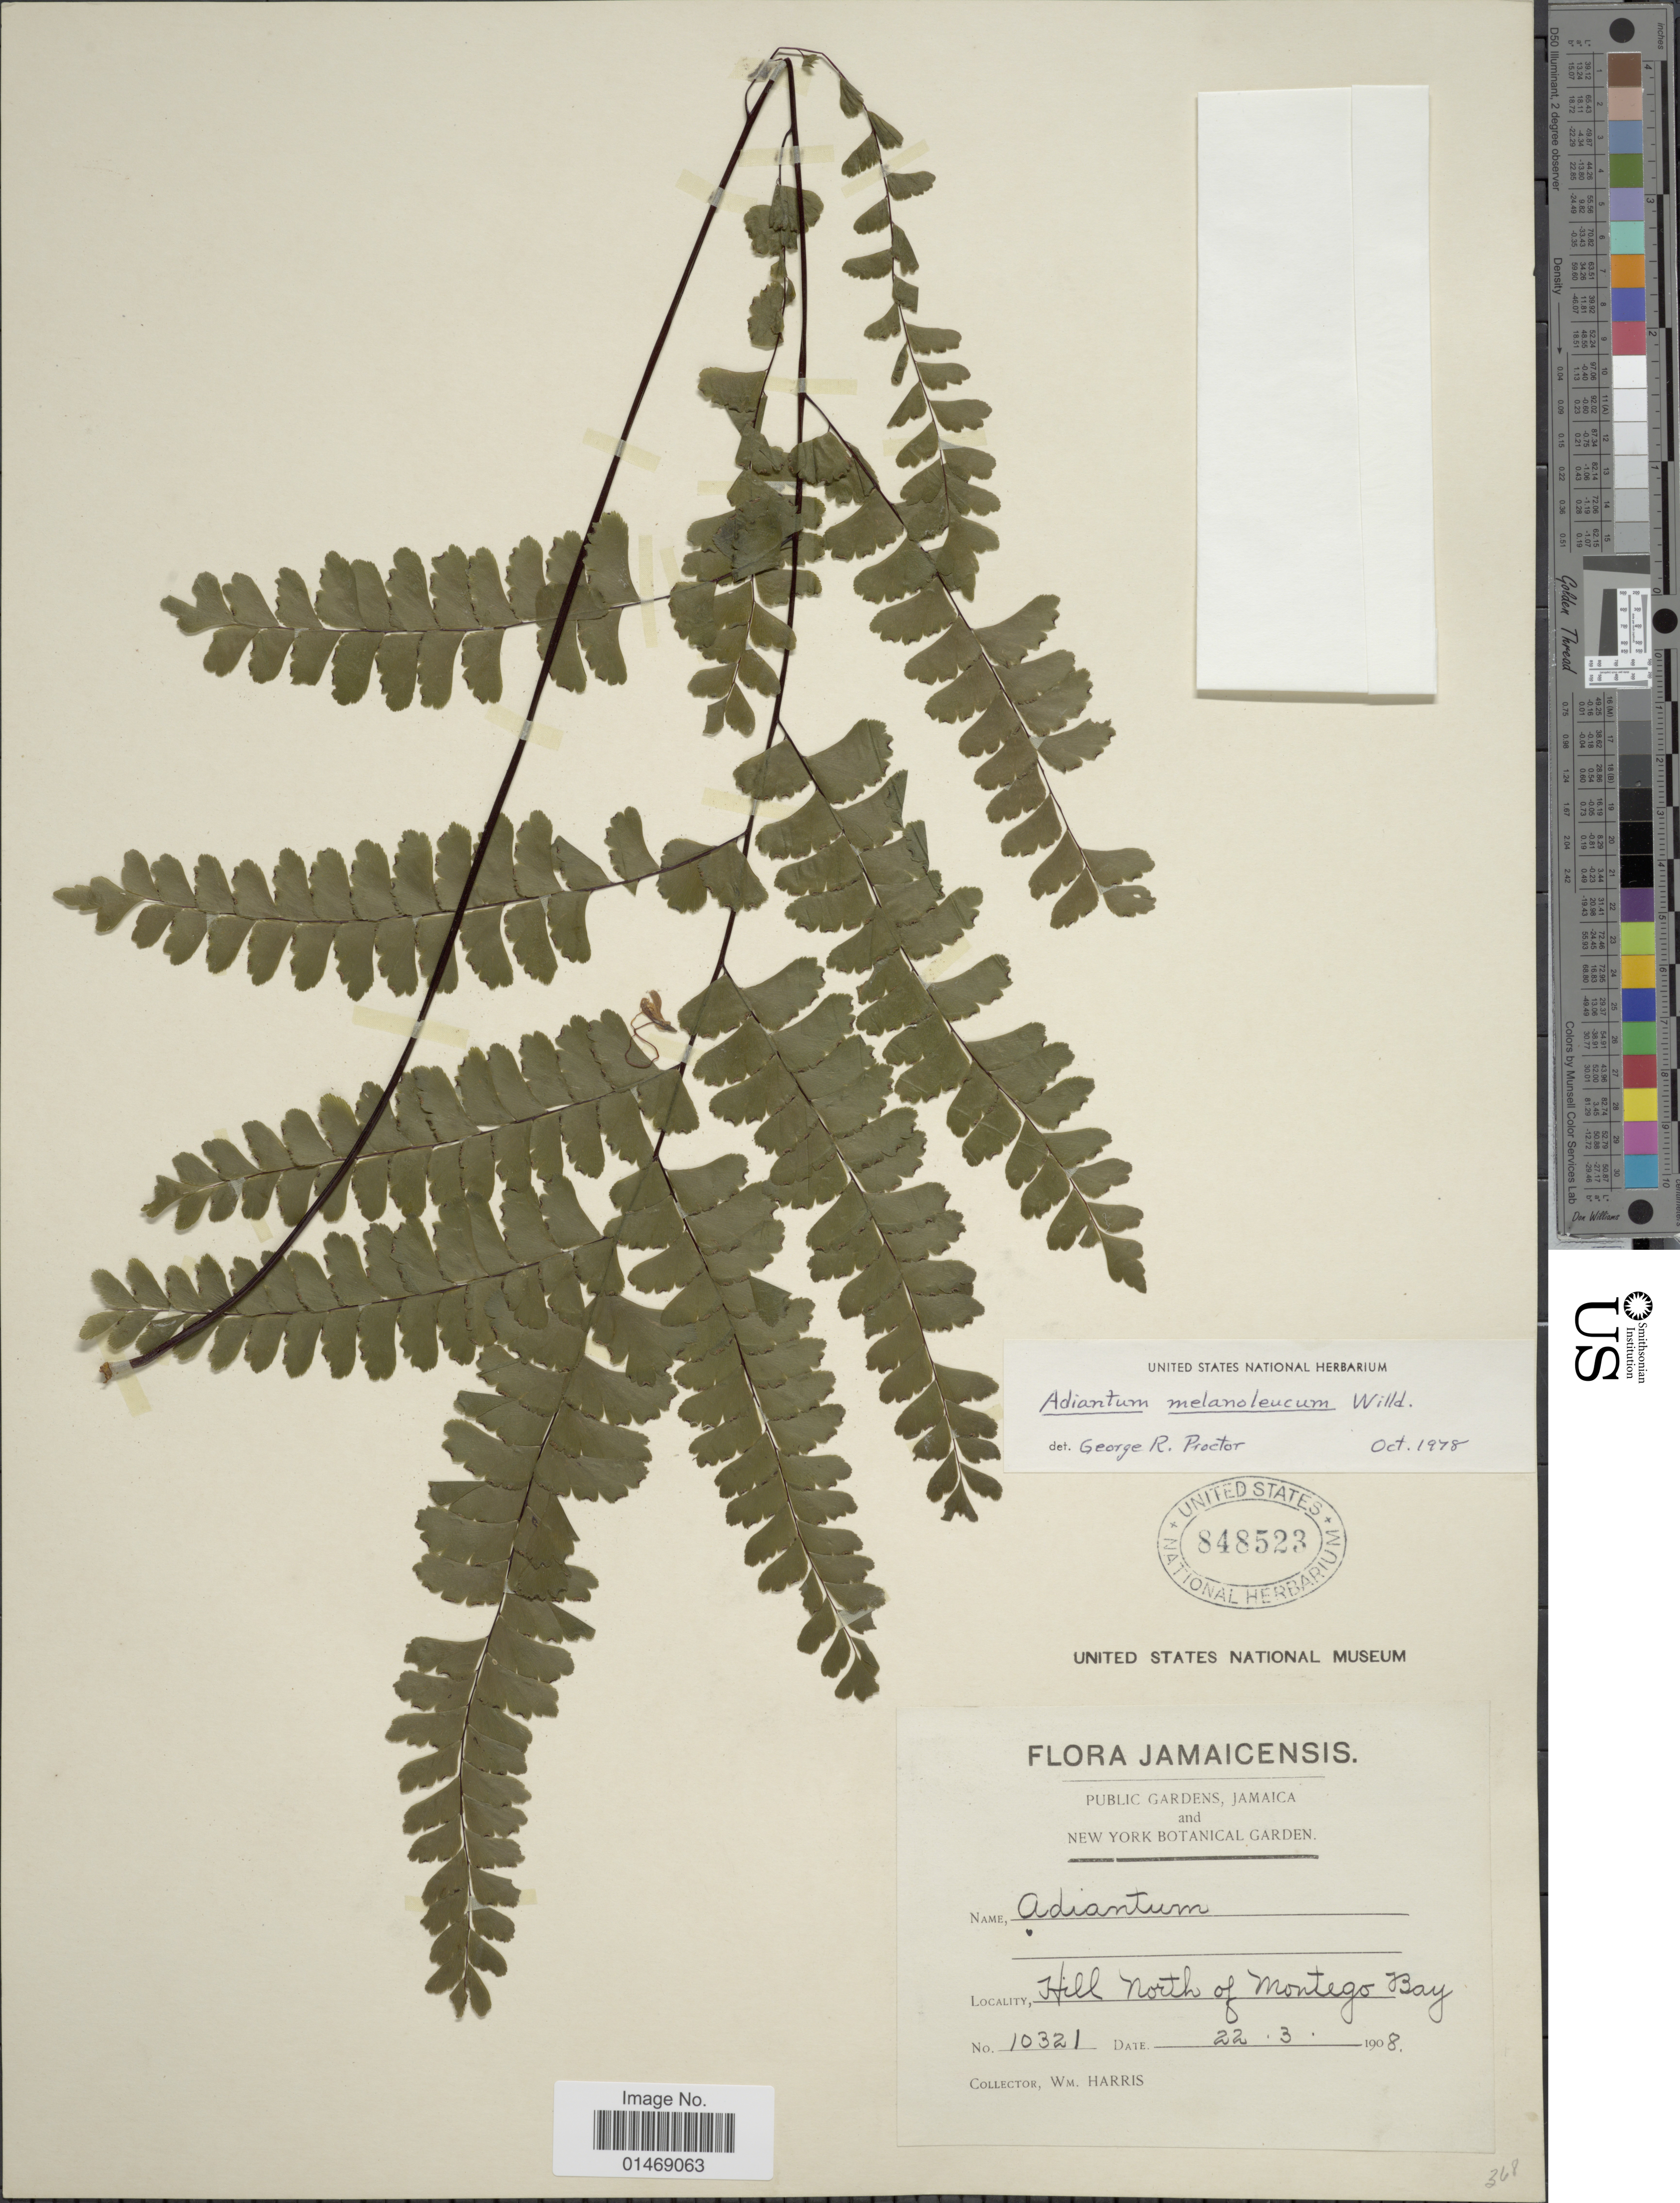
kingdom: Plantae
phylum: Tracheophyta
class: Polypodiopsida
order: Polypodiales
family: Pteridaceae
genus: Adiantum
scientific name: Adiantum melanoleucum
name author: Willd.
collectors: W. Harris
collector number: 10321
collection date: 1908-03-22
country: Jamaica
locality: Hill North of Montego Bay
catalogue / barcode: US 848523